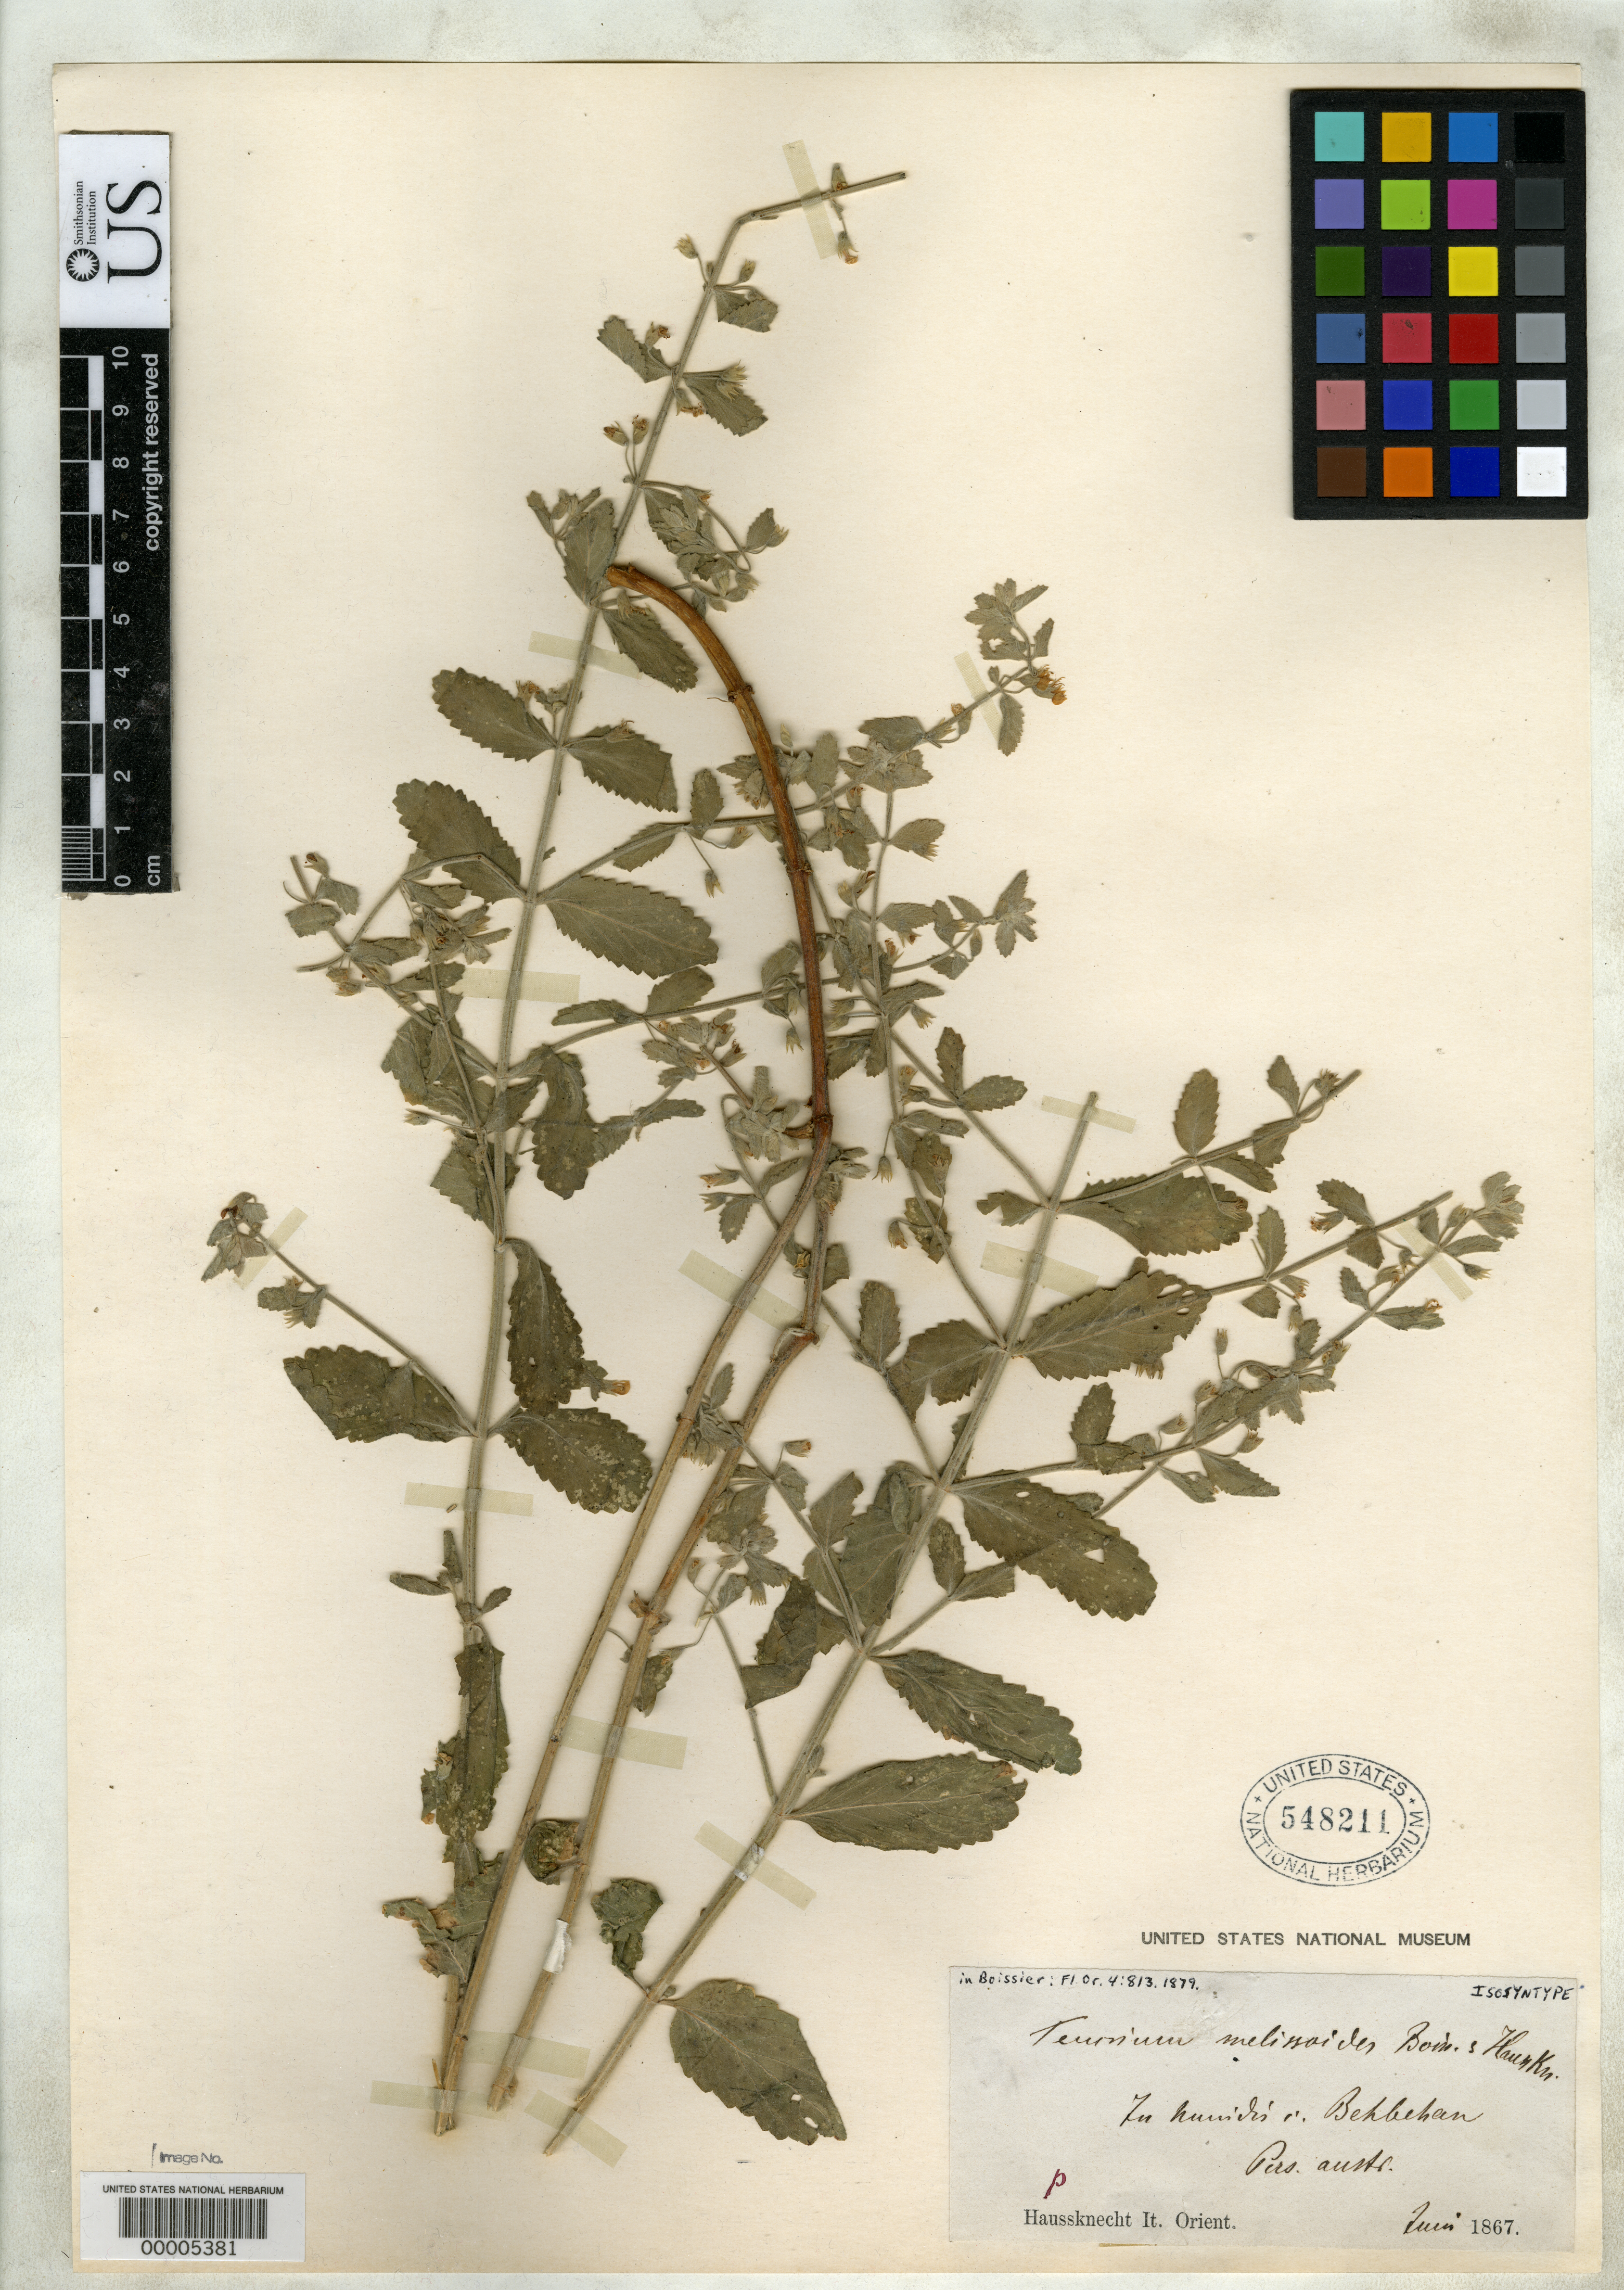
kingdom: Plantae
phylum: Tracheophyta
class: Magnoliopsida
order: Lamiales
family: Lamiaceae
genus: Teucrium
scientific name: Teucrium melissoides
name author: Boiss. & Hausskn. in Boiss.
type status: Isosyntype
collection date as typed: Jun 1867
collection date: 1867-06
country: Iran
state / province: Khuzestan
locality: Near Behbehan.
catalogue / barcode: US 548211